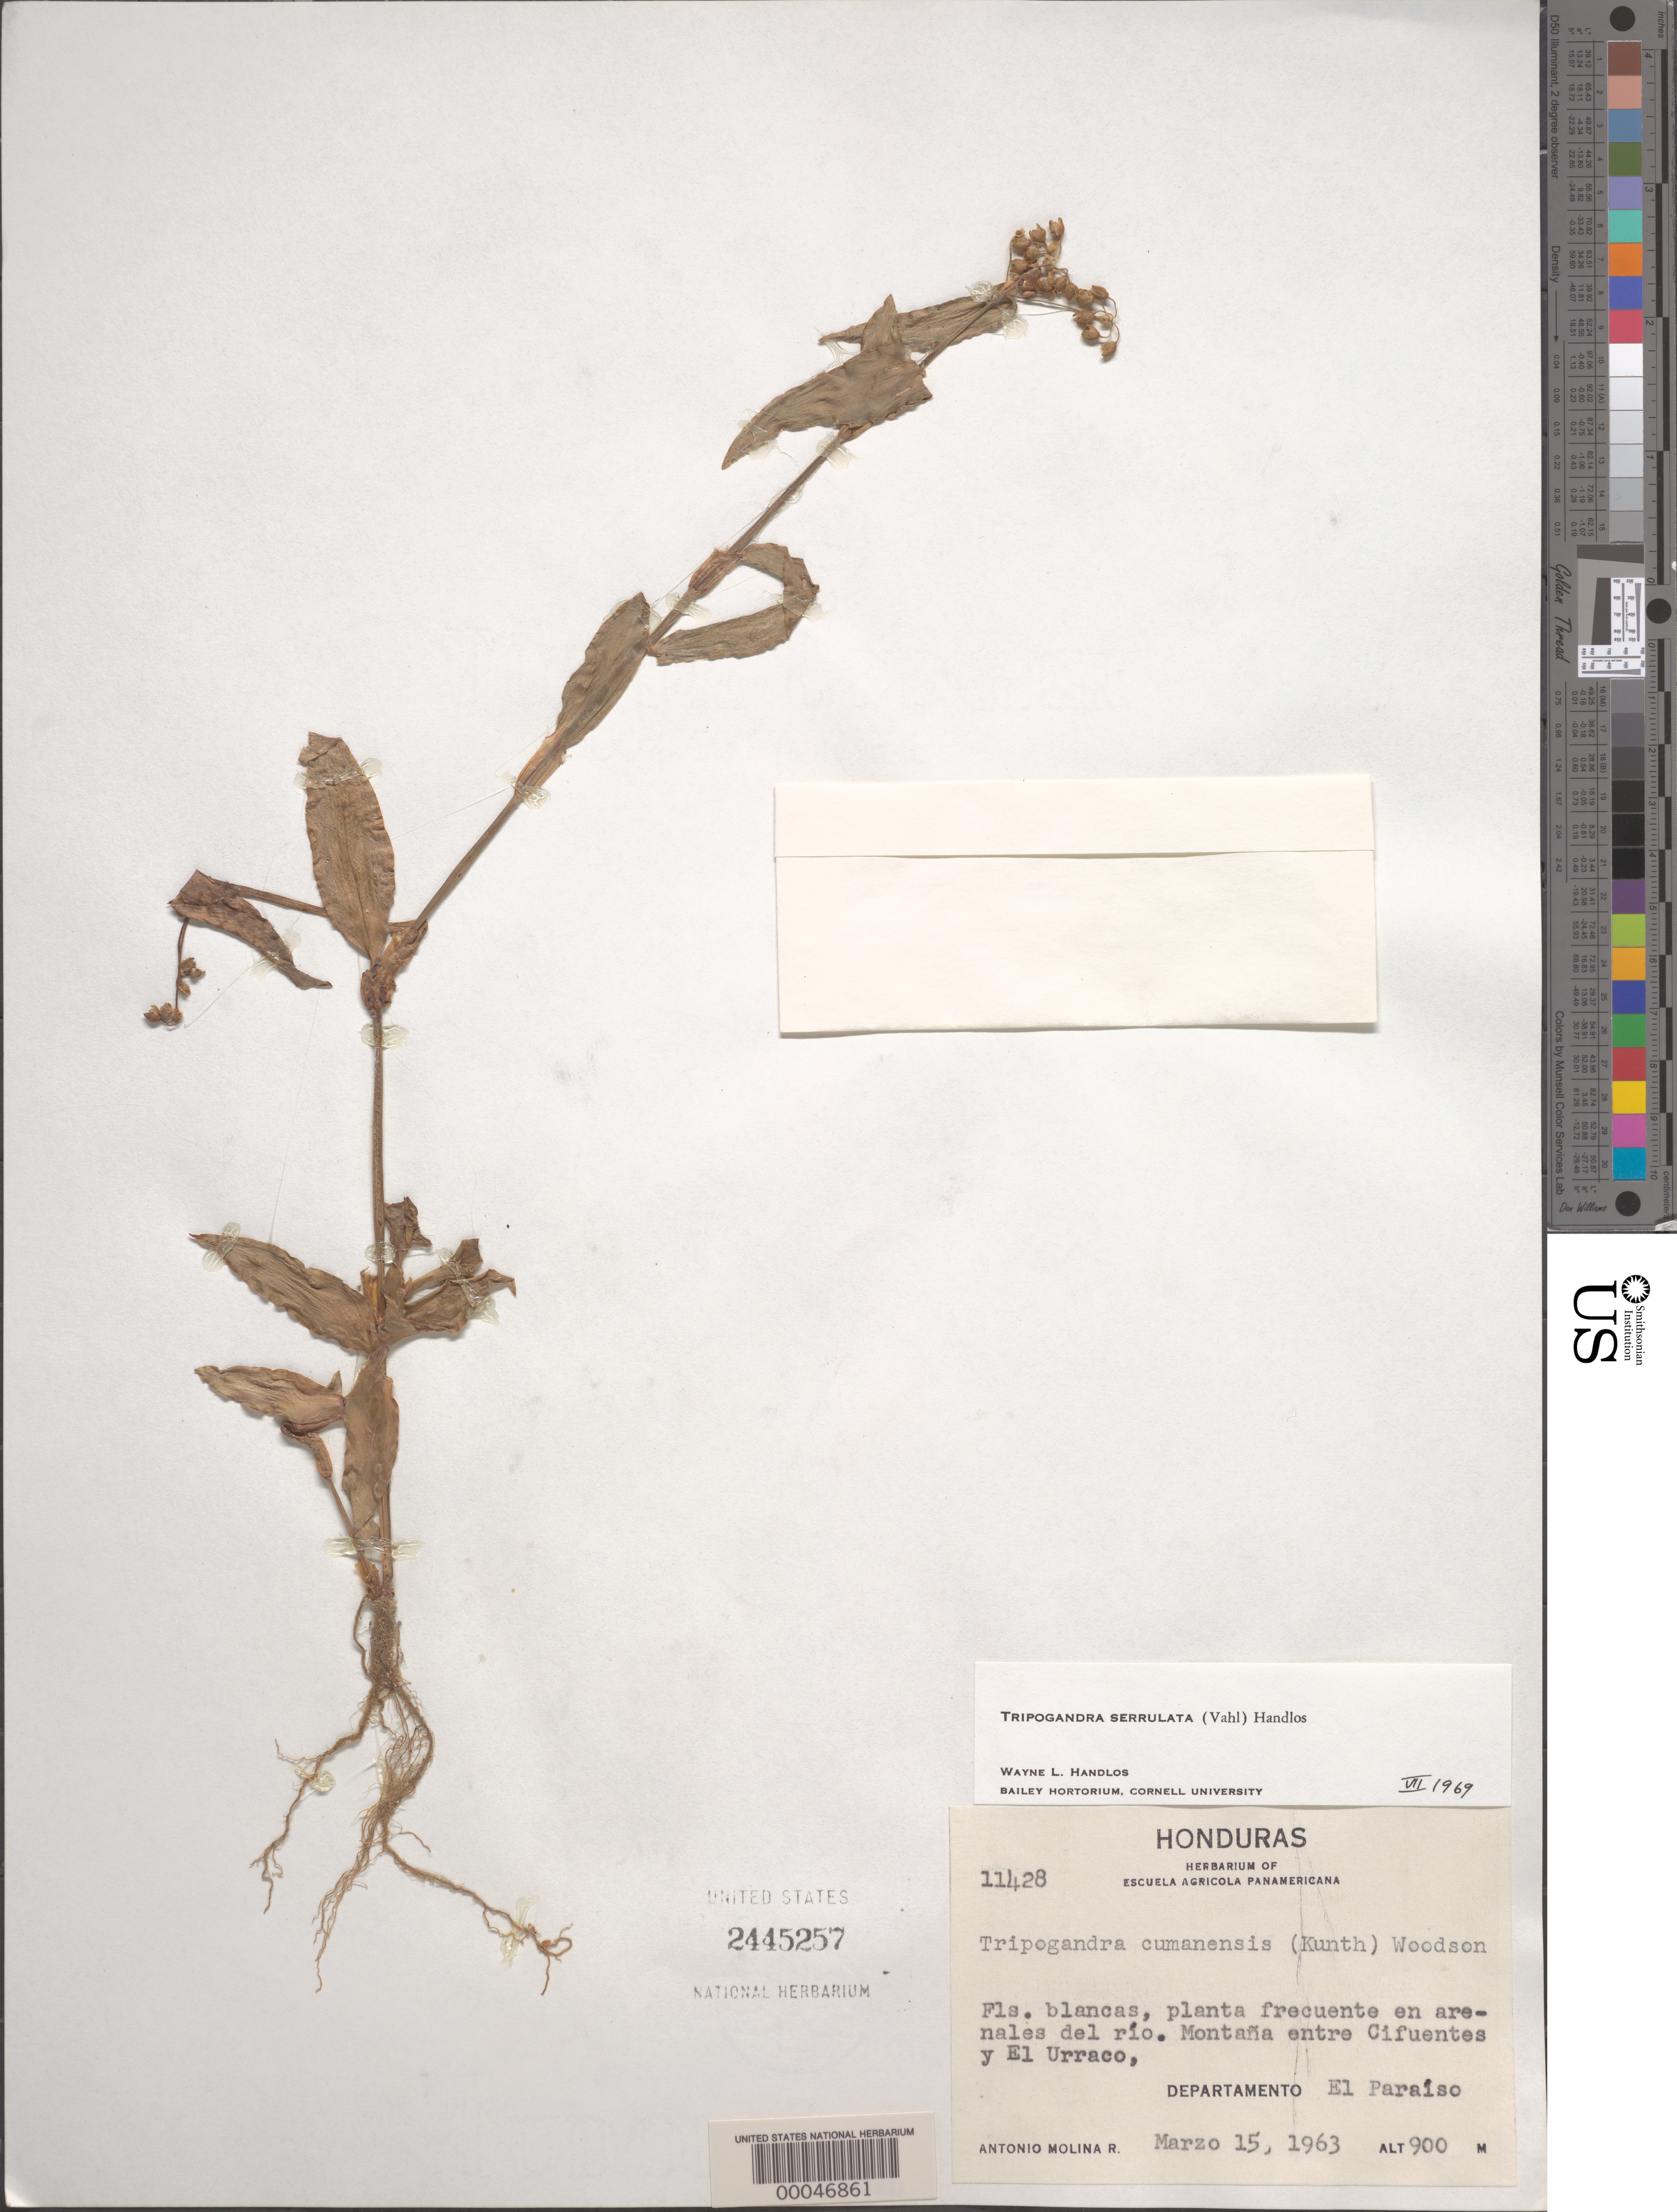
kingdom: Plantae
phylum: Tracheophyta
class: Liliopsida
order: Commelinales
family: Commelinaceae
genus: Tripogandra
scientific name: Tripogandra serrulata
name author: (Vahl) Handlos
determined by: Handlos, W. L.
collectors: A. Molina R.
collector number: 11428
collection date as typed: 15 Mar 1963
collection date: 1963-03-15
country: Honduras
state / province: El Paraíso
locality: Between Cifuentes and El Urraco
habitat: Riverbank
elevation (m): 900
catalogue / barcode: US 2445257